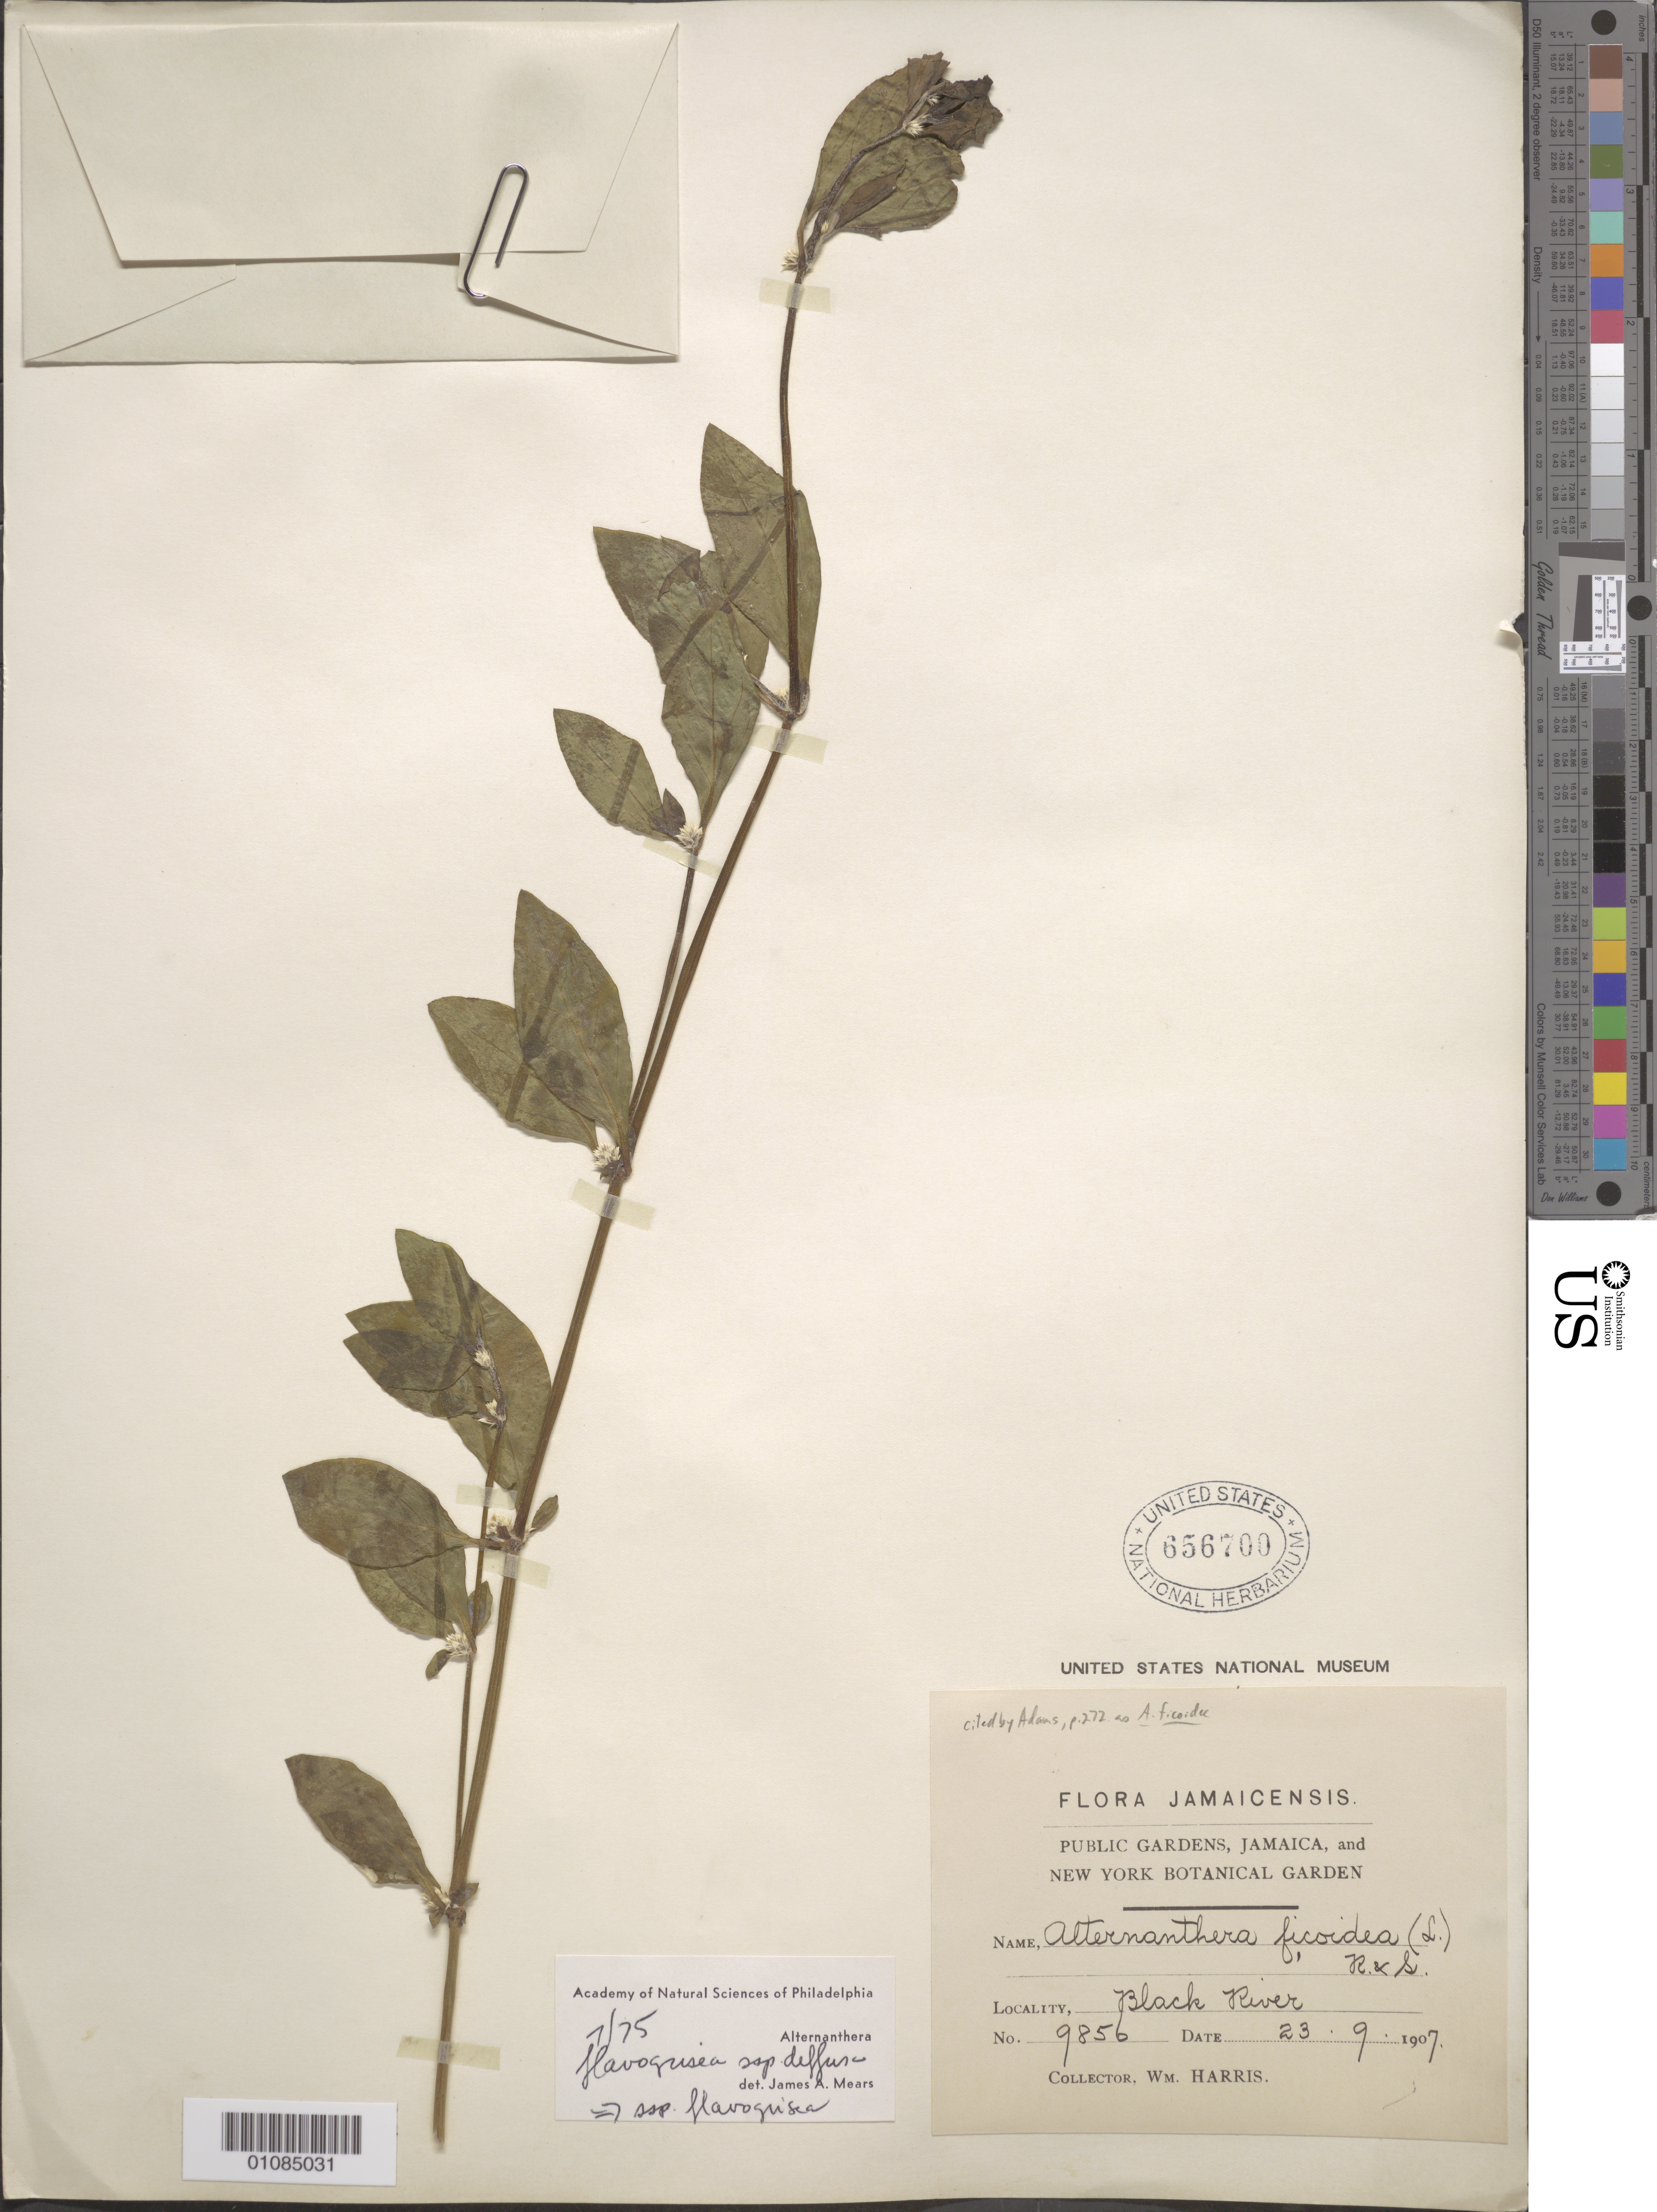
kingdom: Plantae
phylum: Tracheophyta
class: Magnoliopsida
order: Caryophyllales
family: Amaranthaceae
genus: Alternanthera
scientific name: Alternanthera flavogrisea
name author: Urb.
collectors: W. Harris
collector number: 9856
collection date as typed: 23 Sep 1907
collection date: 1907-09-23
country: Jamaica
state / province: Saint Elizabeth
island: Jamaica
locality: Black River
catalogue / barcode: US 656700